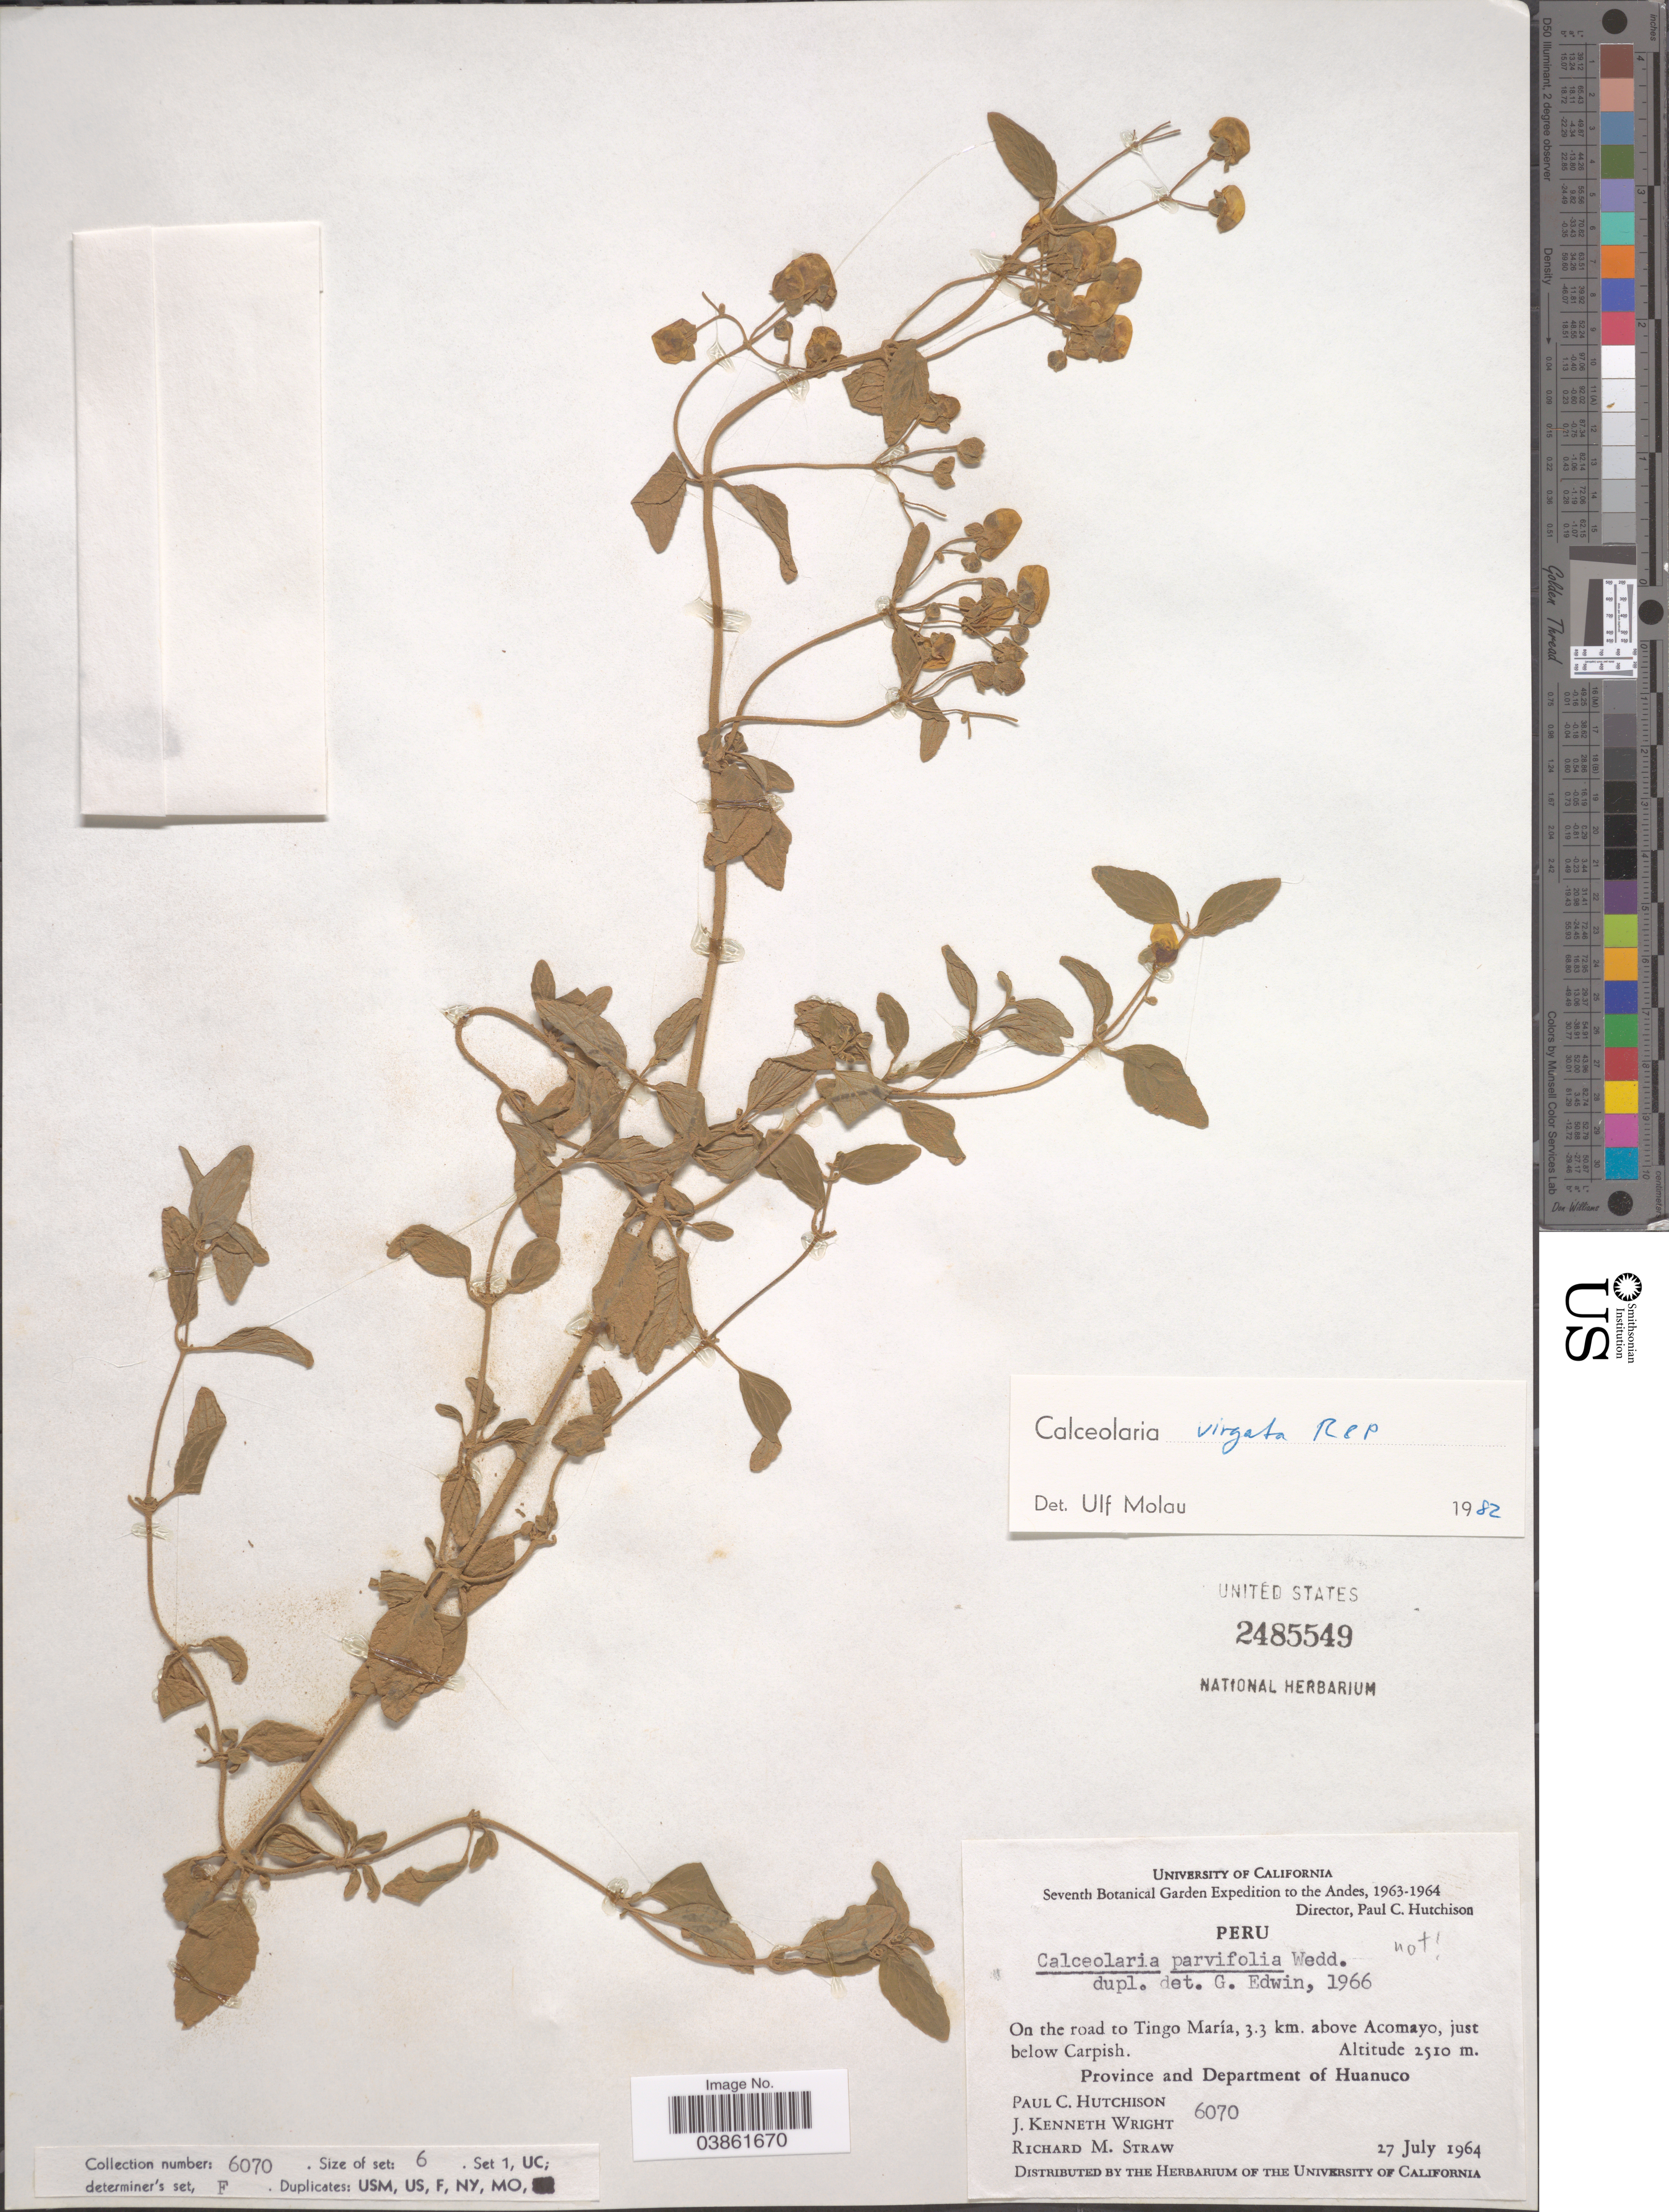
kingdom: Plantae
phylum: Tracheophyta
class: Magnoliopsida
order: Lamiales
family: Calceolariaceae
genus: Calceolaria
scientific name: Calceolaria virgata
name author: Ruiz & Pav.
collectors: P. C. Hutchison, J. K. Wright & R. M. Straw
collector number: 6070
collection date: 1964-07-27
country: Peru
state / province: Huánuco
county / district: Huánuco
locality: The Andes. On the road to Tingo María, 3.3 km. above Acomayo, just below Carpish. Province and Department of Huanuco.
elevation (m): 2510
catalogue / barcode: US 2485549